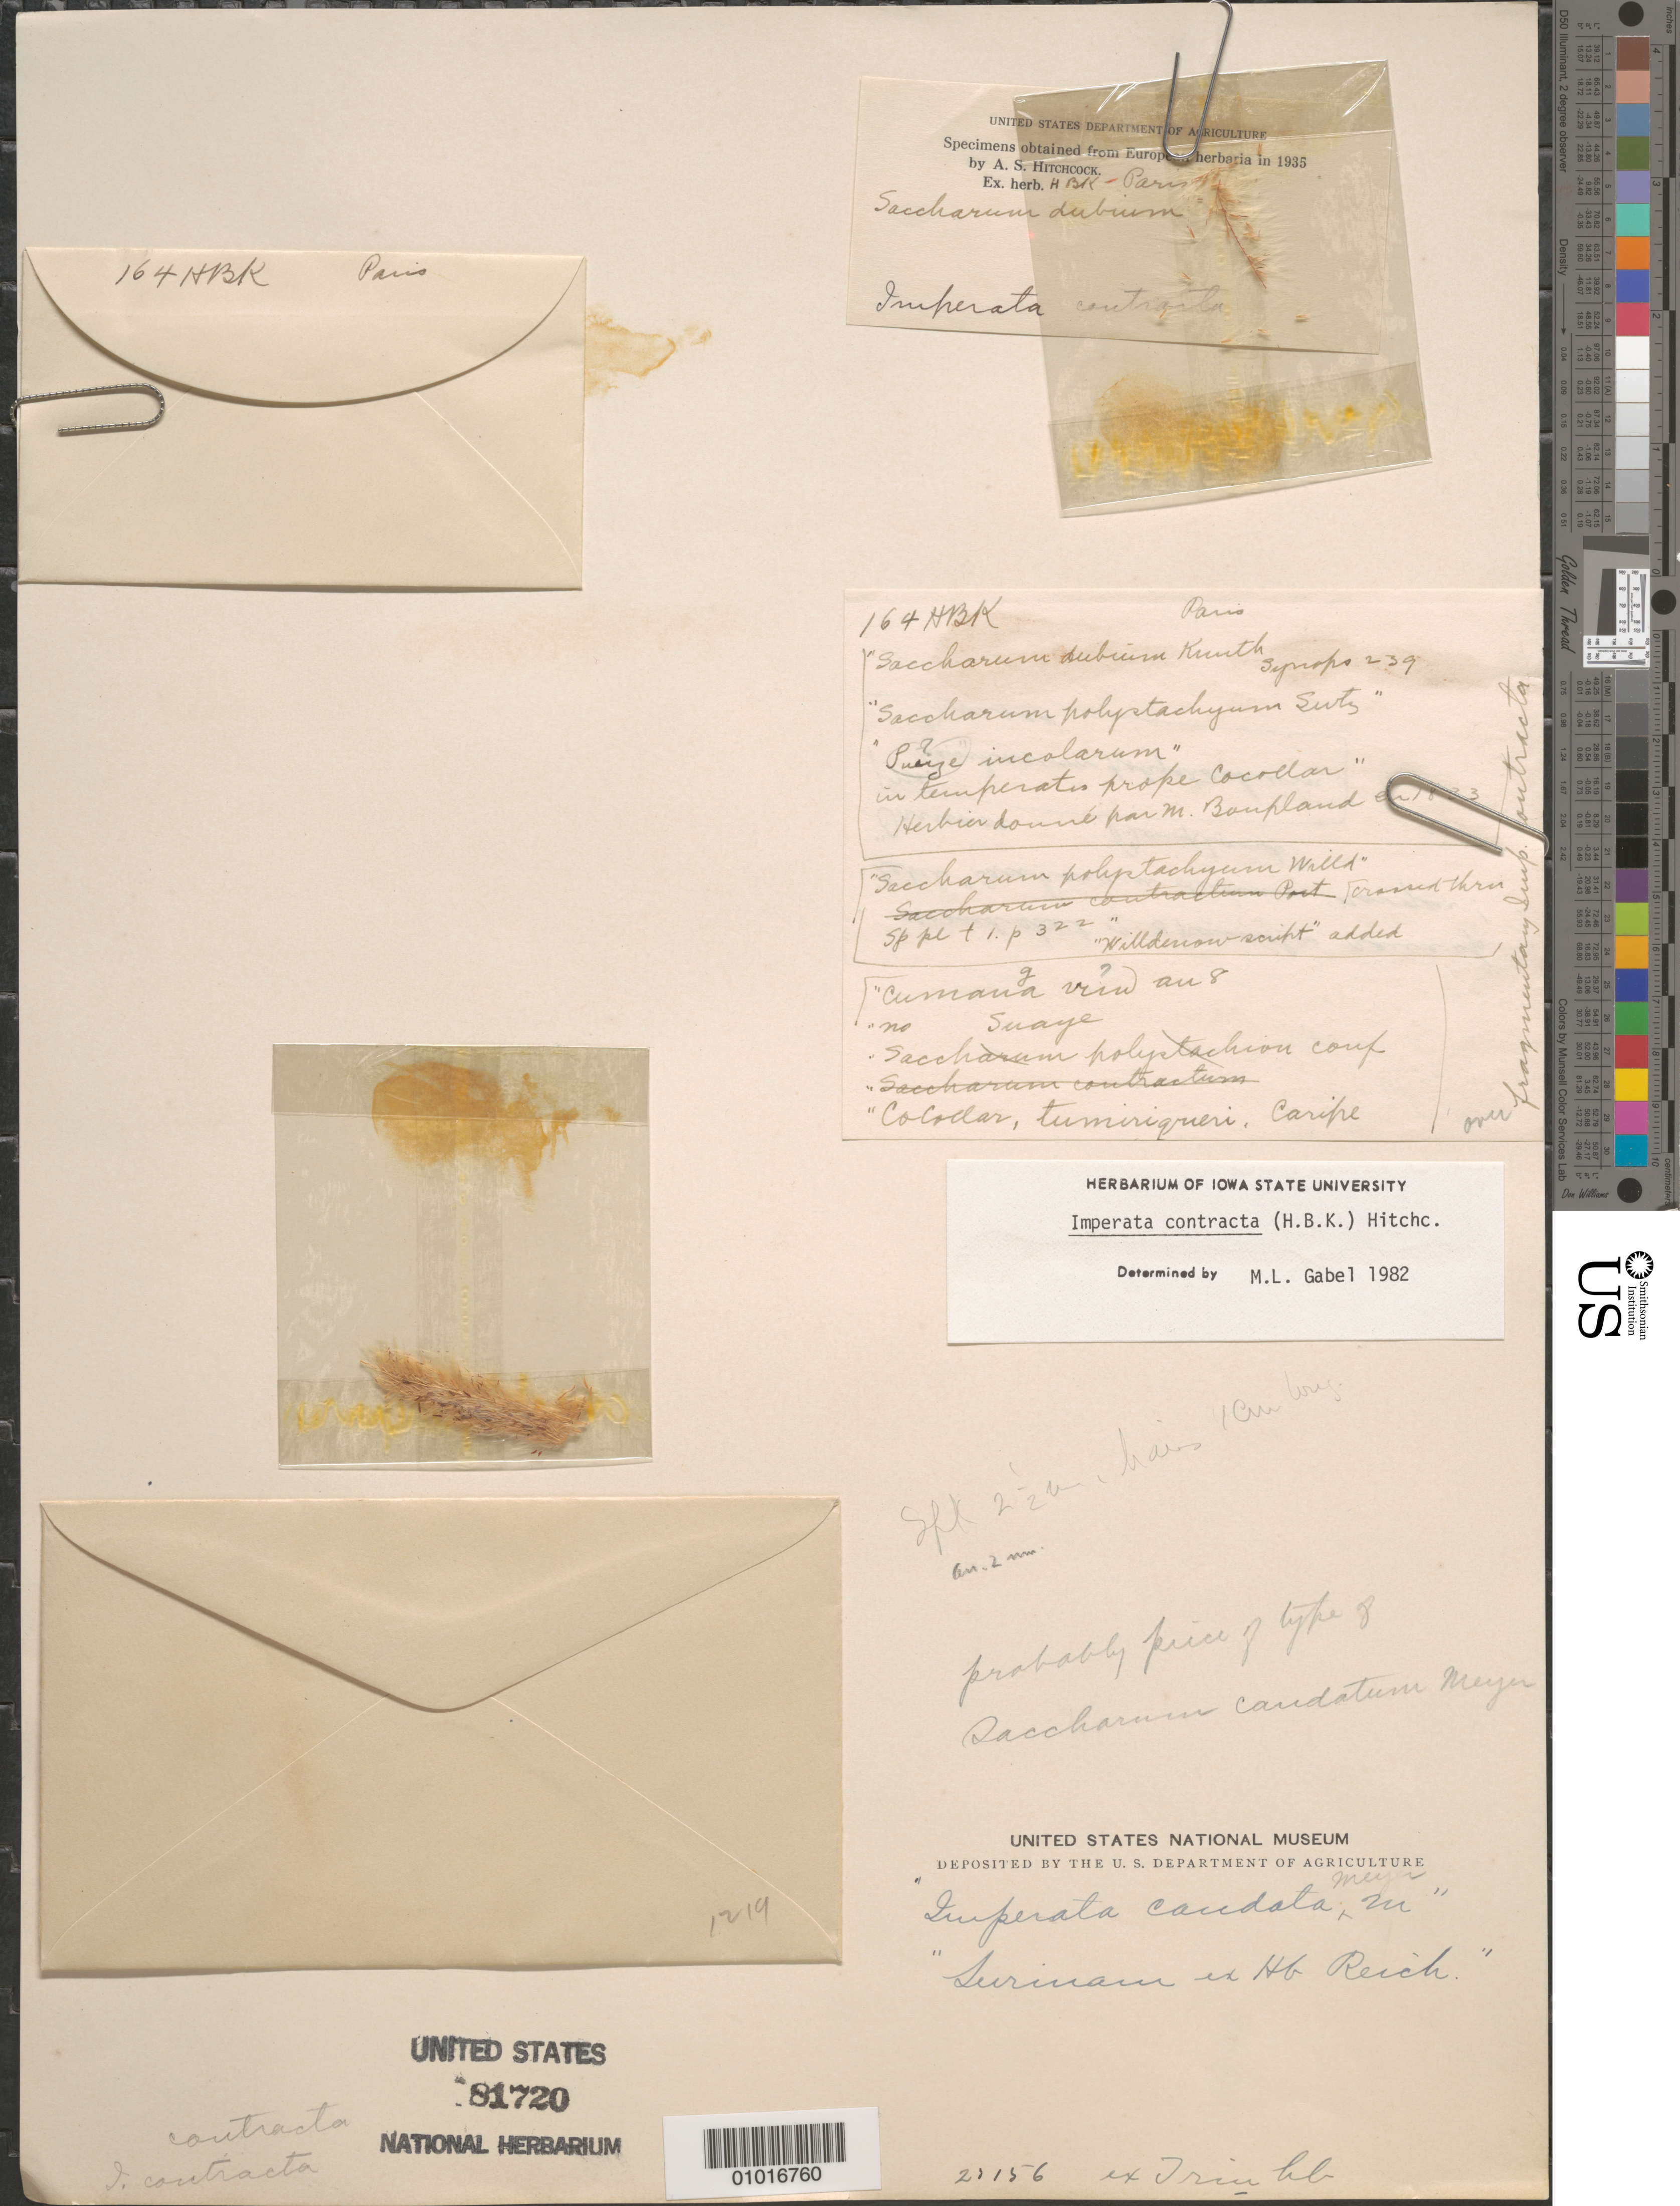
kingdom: Plantae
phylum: Tracheophyta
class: Liliopsida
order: Poales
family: Poaceae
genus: Imperata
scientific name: Imperata contracta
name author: (Kunth) Hitchc.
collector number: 1219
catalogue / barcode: US 81720